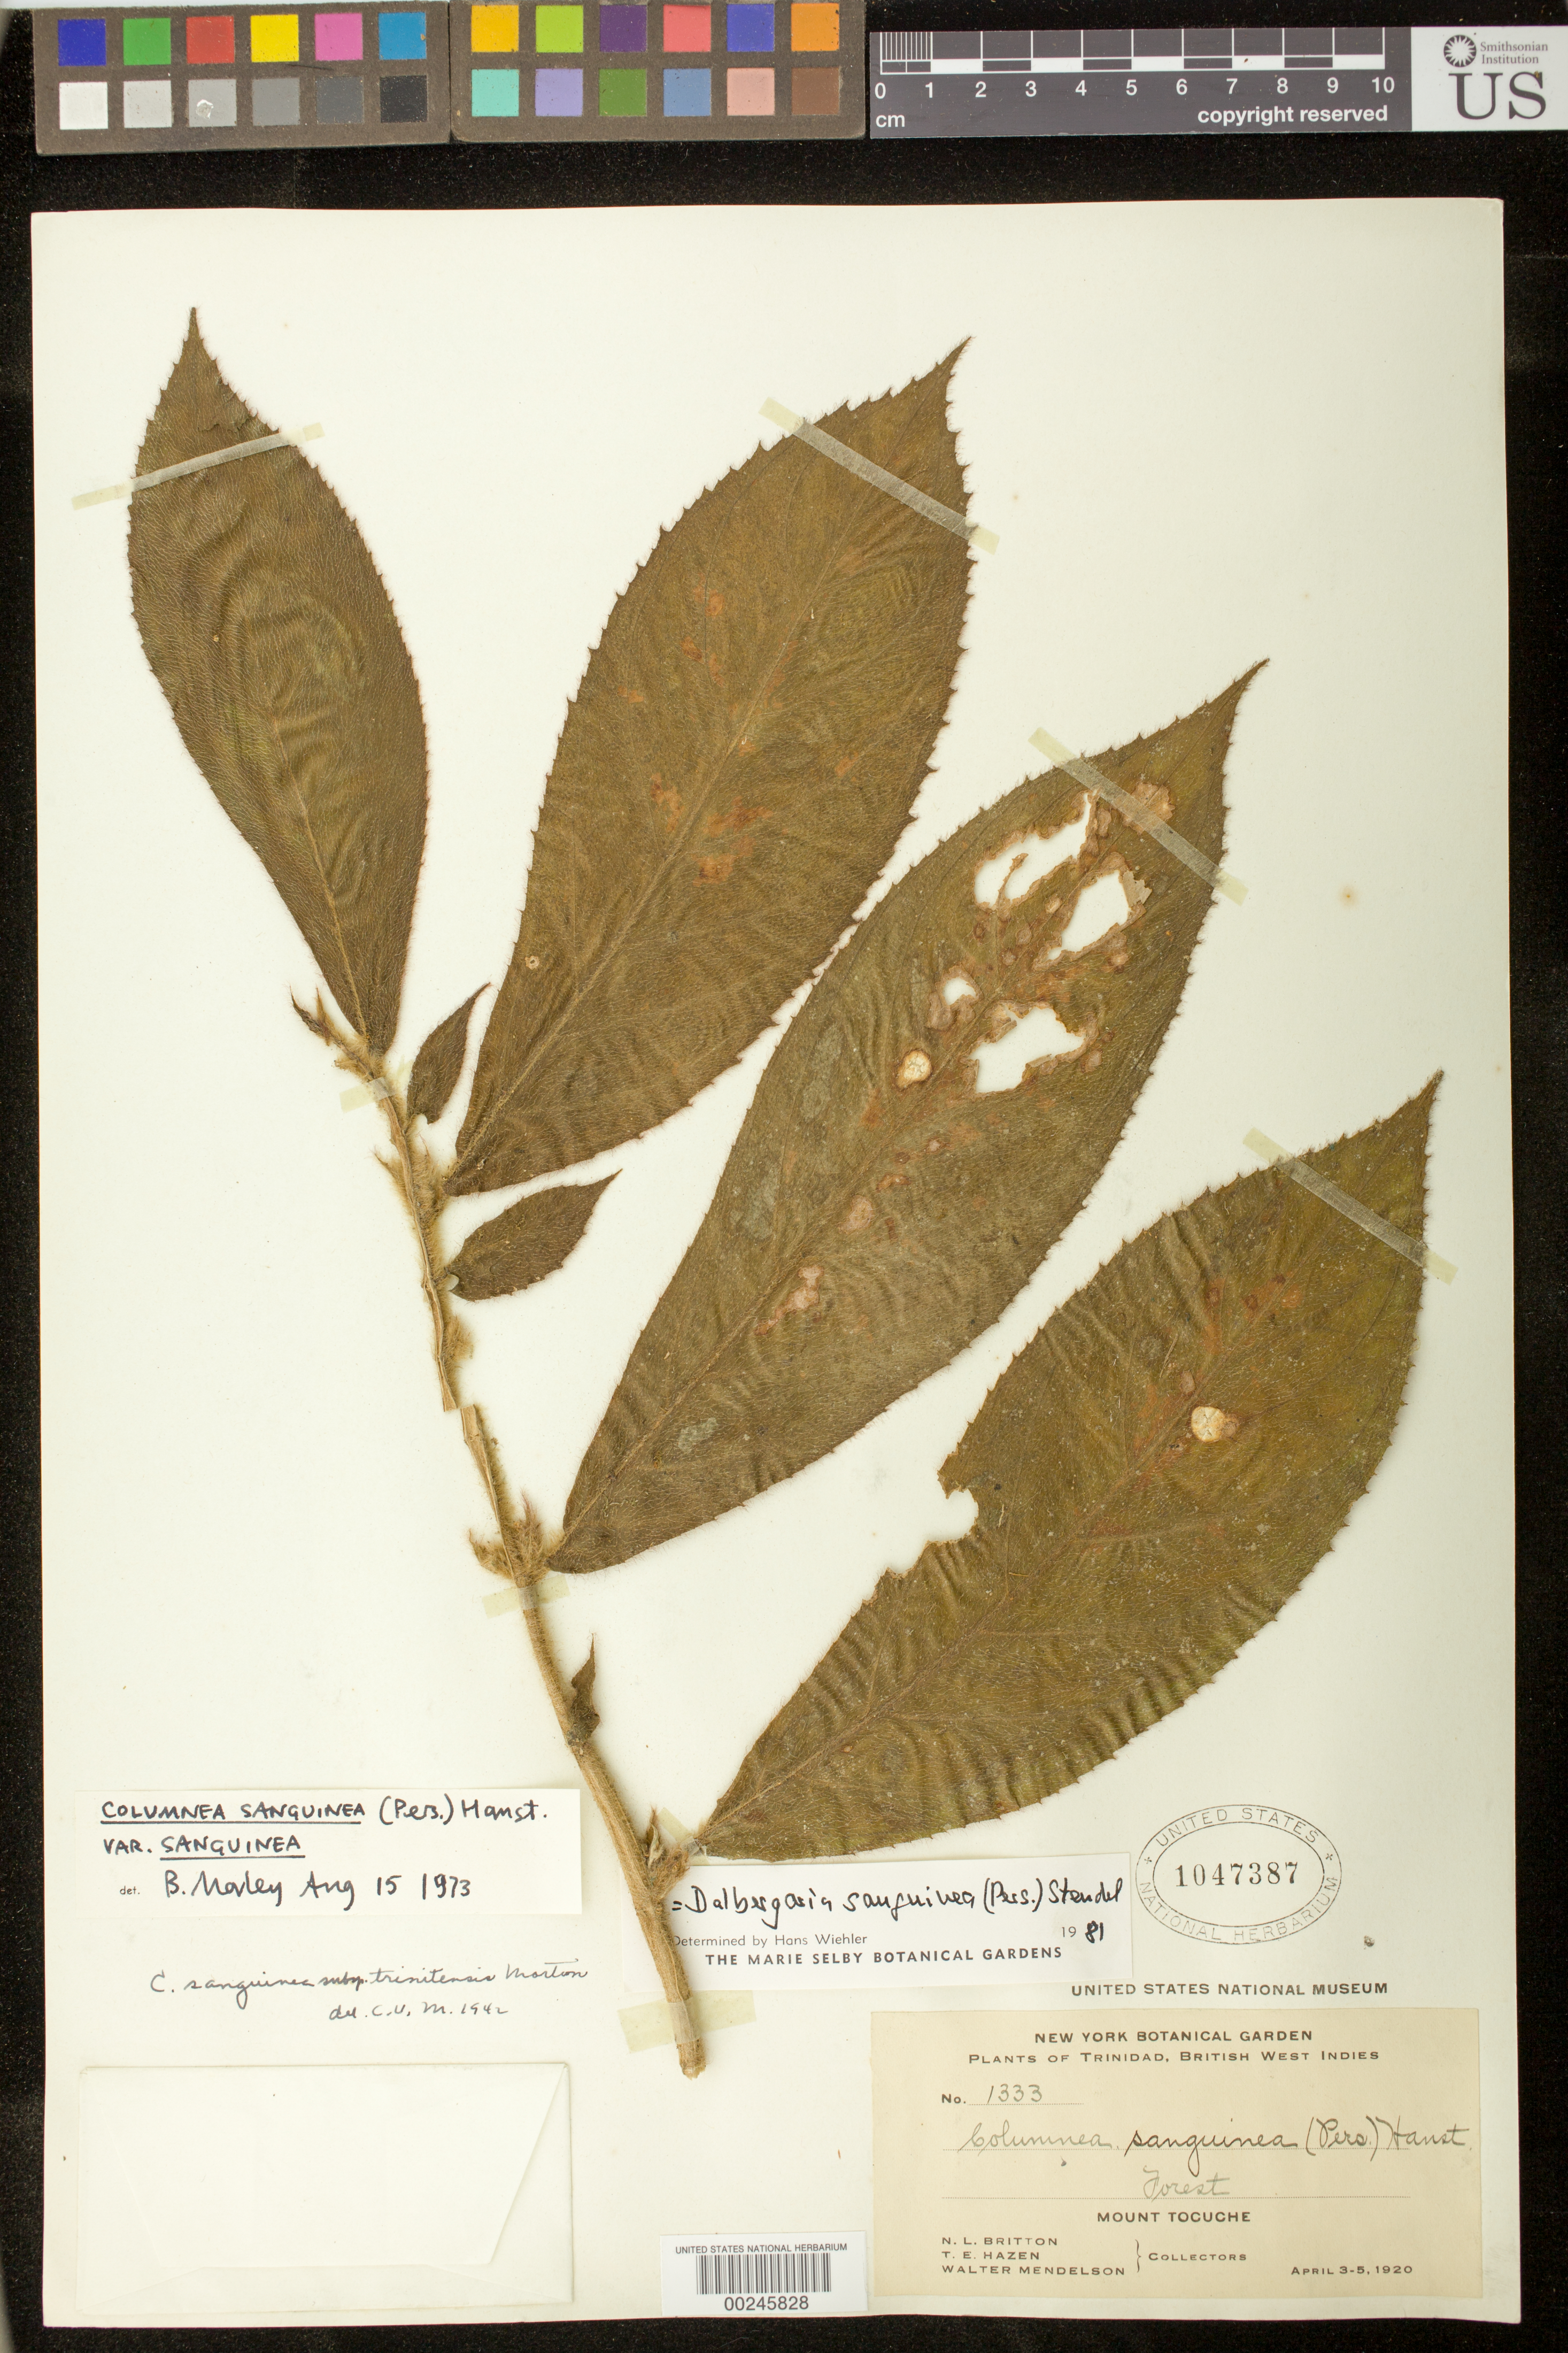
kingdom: Plantae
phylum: Tracheophyta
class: Magnoliopsida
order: Lamiales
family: Gesneriaceae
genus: Columnea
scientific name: Columnea sanguinea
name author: (Pers.) Hanst.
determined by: Morley, B. D.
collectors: N. Britton, T. E. Hazen & W. Mendelson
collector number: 1333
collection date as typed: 3-5 Apr 1920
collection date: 1920-04-03/1920-04-05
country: Trinidad and Tobago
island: Trinidad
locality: Mount Tocuche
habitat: Forest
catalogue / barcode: US 1047387